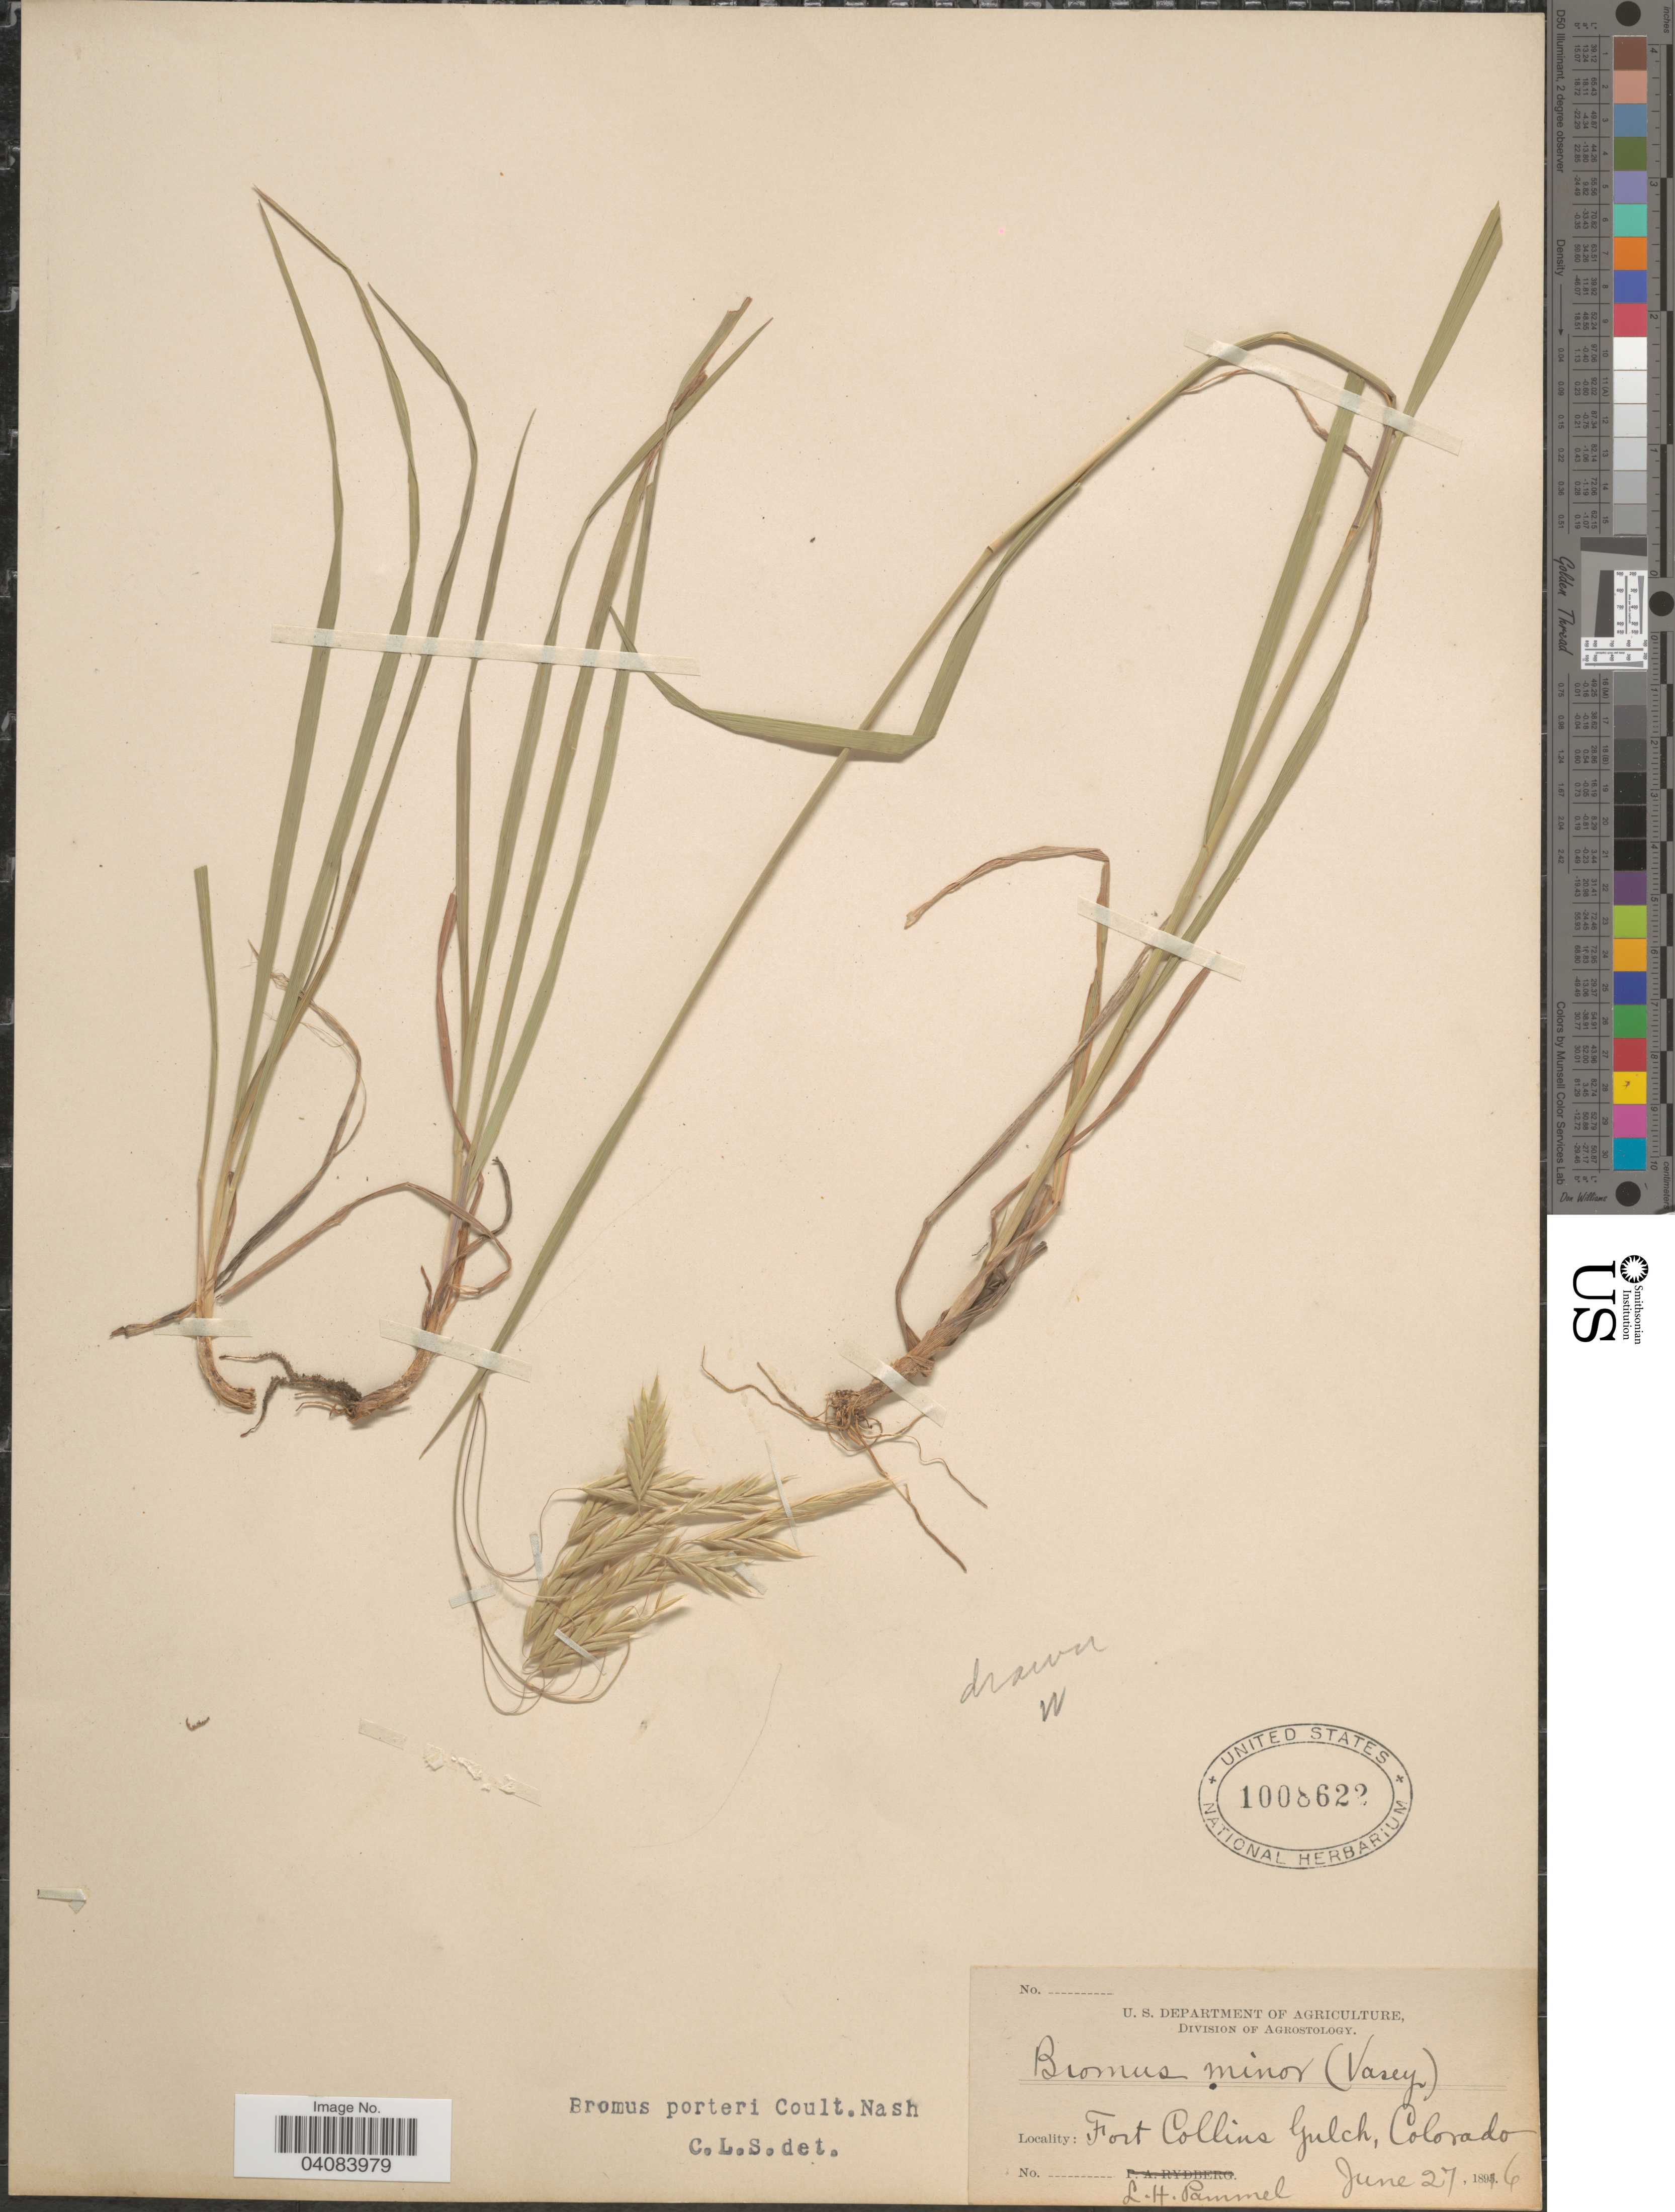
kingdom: Plantae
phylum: Tracheophyta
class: Liliopsida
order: Poales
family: Poaceae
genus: Bromus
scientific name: Bromus porteri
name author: (J.M. Coult.) Nash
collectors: L. Pammel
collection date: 1896-06-27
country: United States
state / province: Colorado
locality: Fort Collins Gulch.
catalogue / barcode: US 1008622